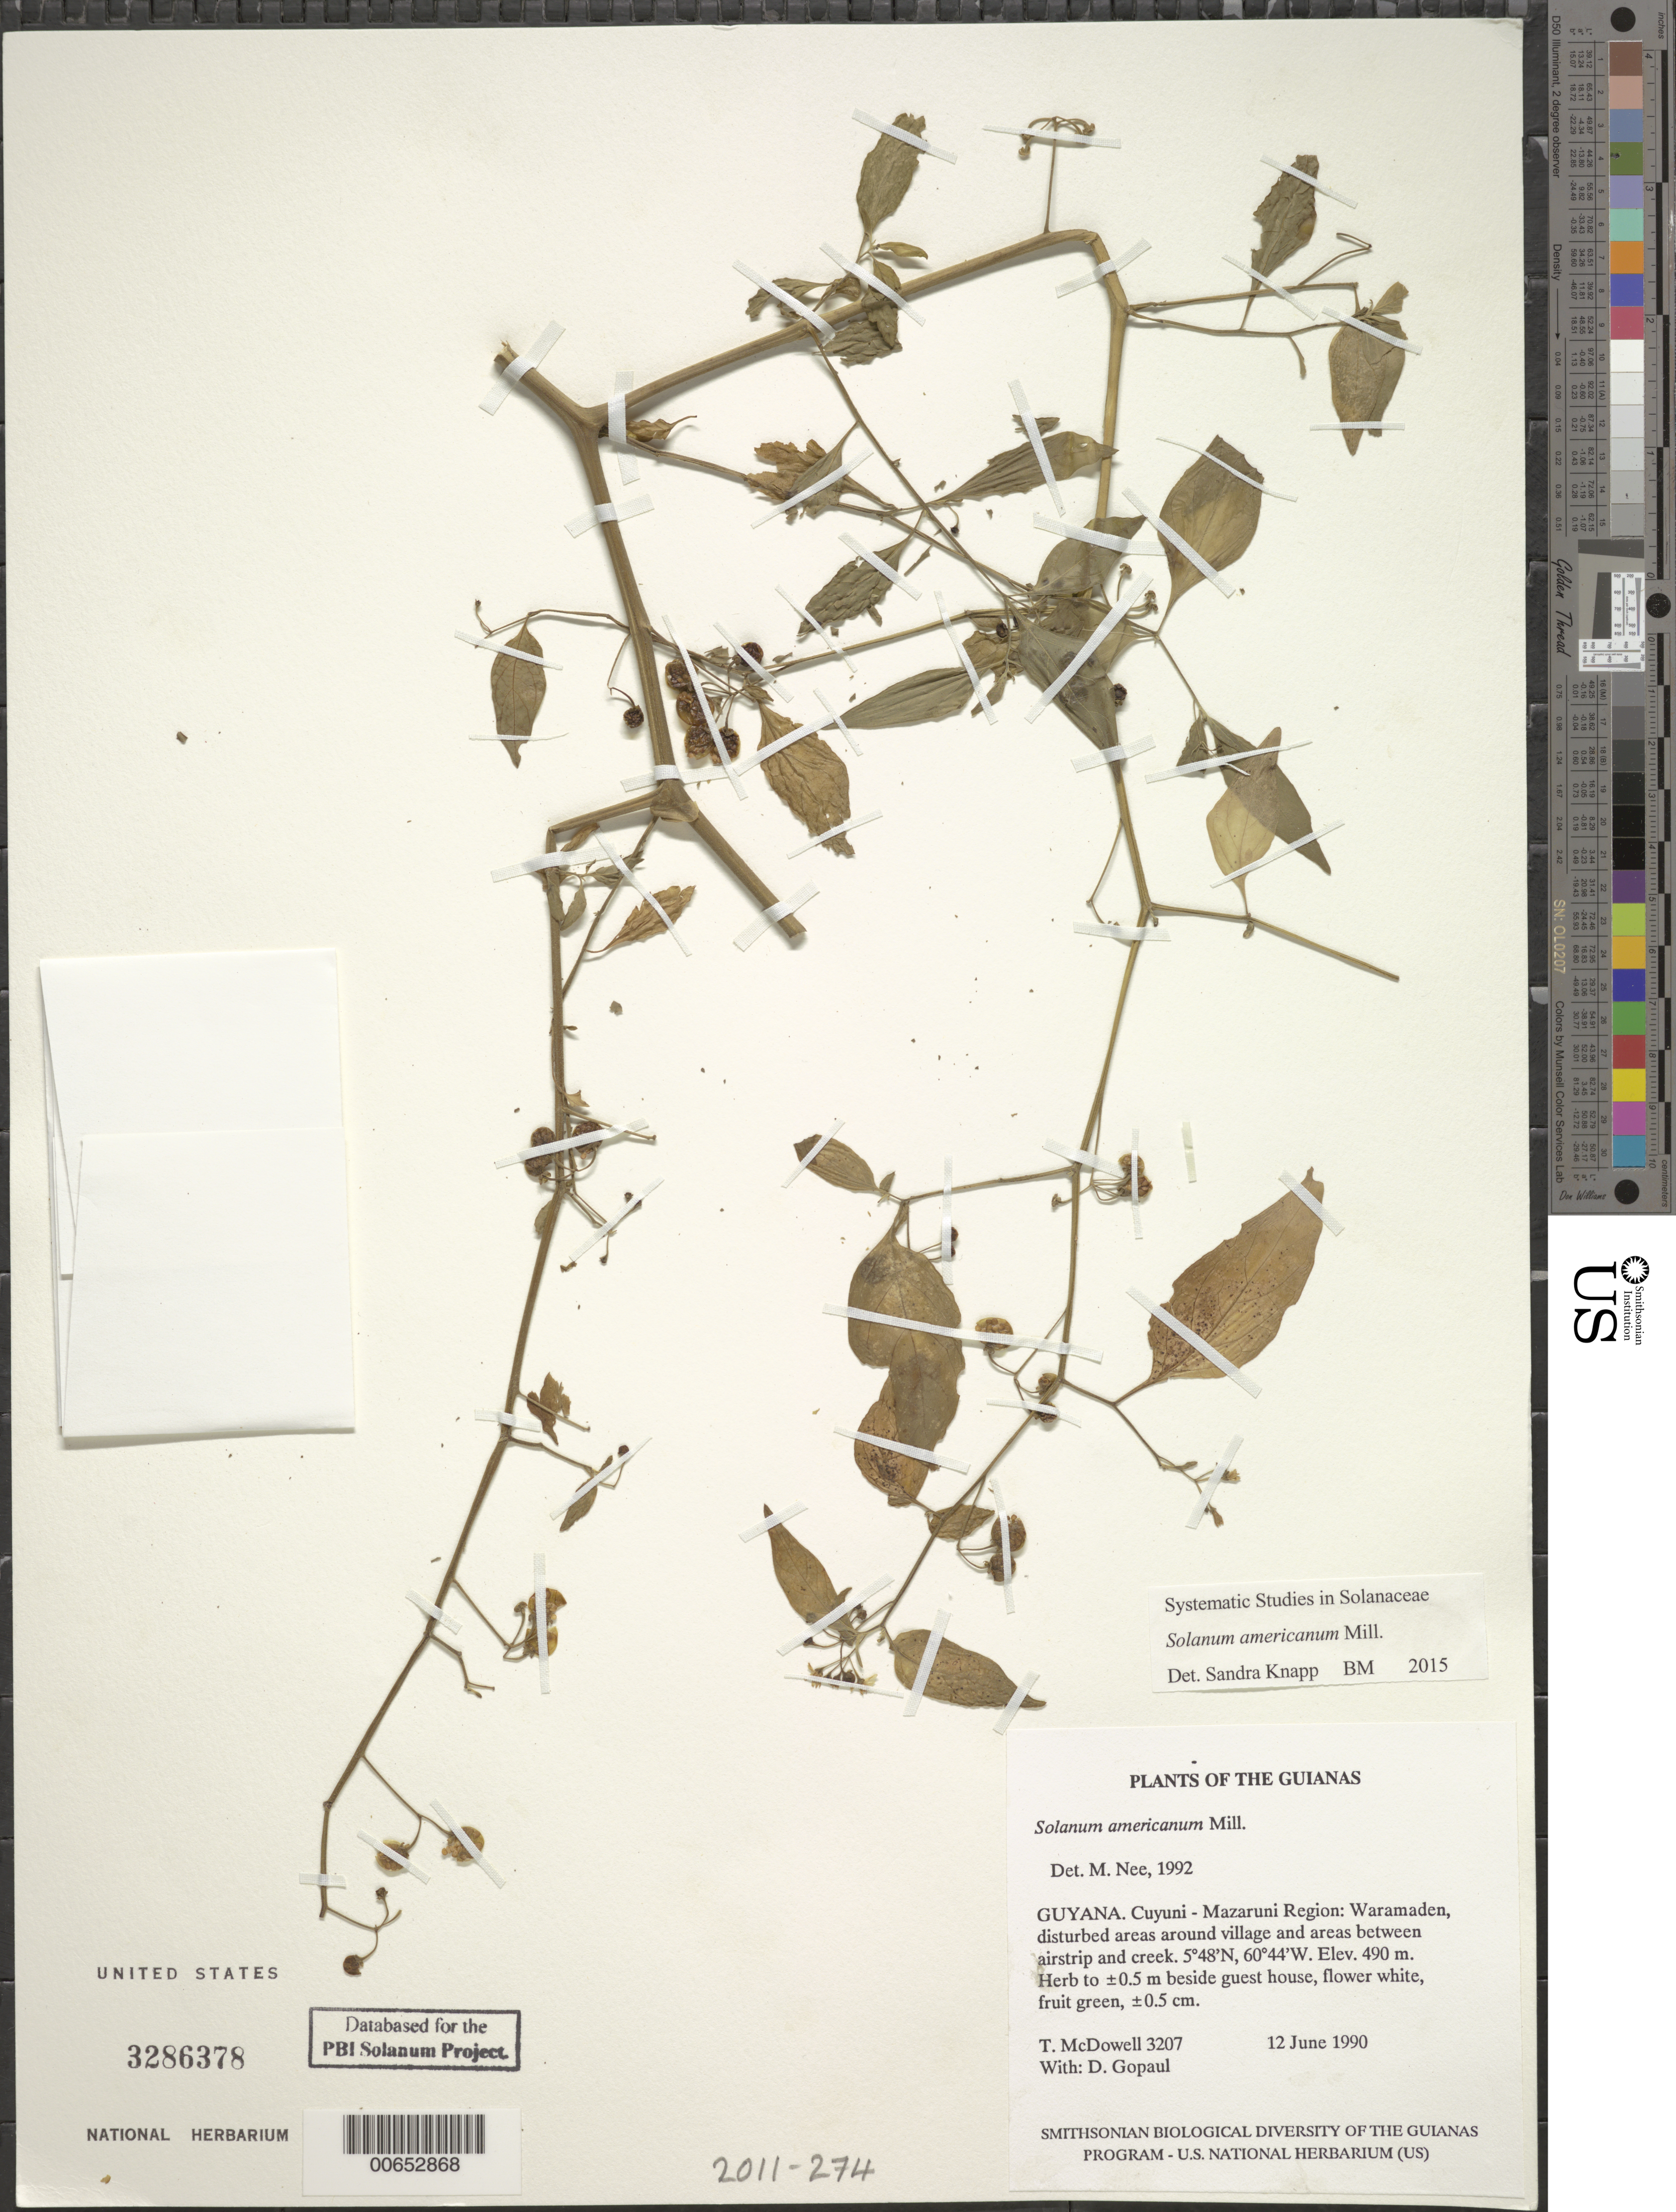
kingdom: Plantae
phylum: Tracheophyta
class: Magnoliopsida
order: Solanales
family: Solanaceae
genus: Solanum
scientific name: Solanum nigrescens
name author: M. Martens & Galeotti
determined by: Särkinen, T.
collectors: T. McDowell & D. Gopaul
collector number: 3207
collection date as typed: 12 Jun 1990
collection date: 1990-06-12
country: Guyana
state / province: Cuyuni-Mazaruni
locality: Waramaden, disturbed areas around village and areas between airstip and creek.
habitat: Beside guest house.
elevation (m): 490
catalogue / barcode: US 3286378